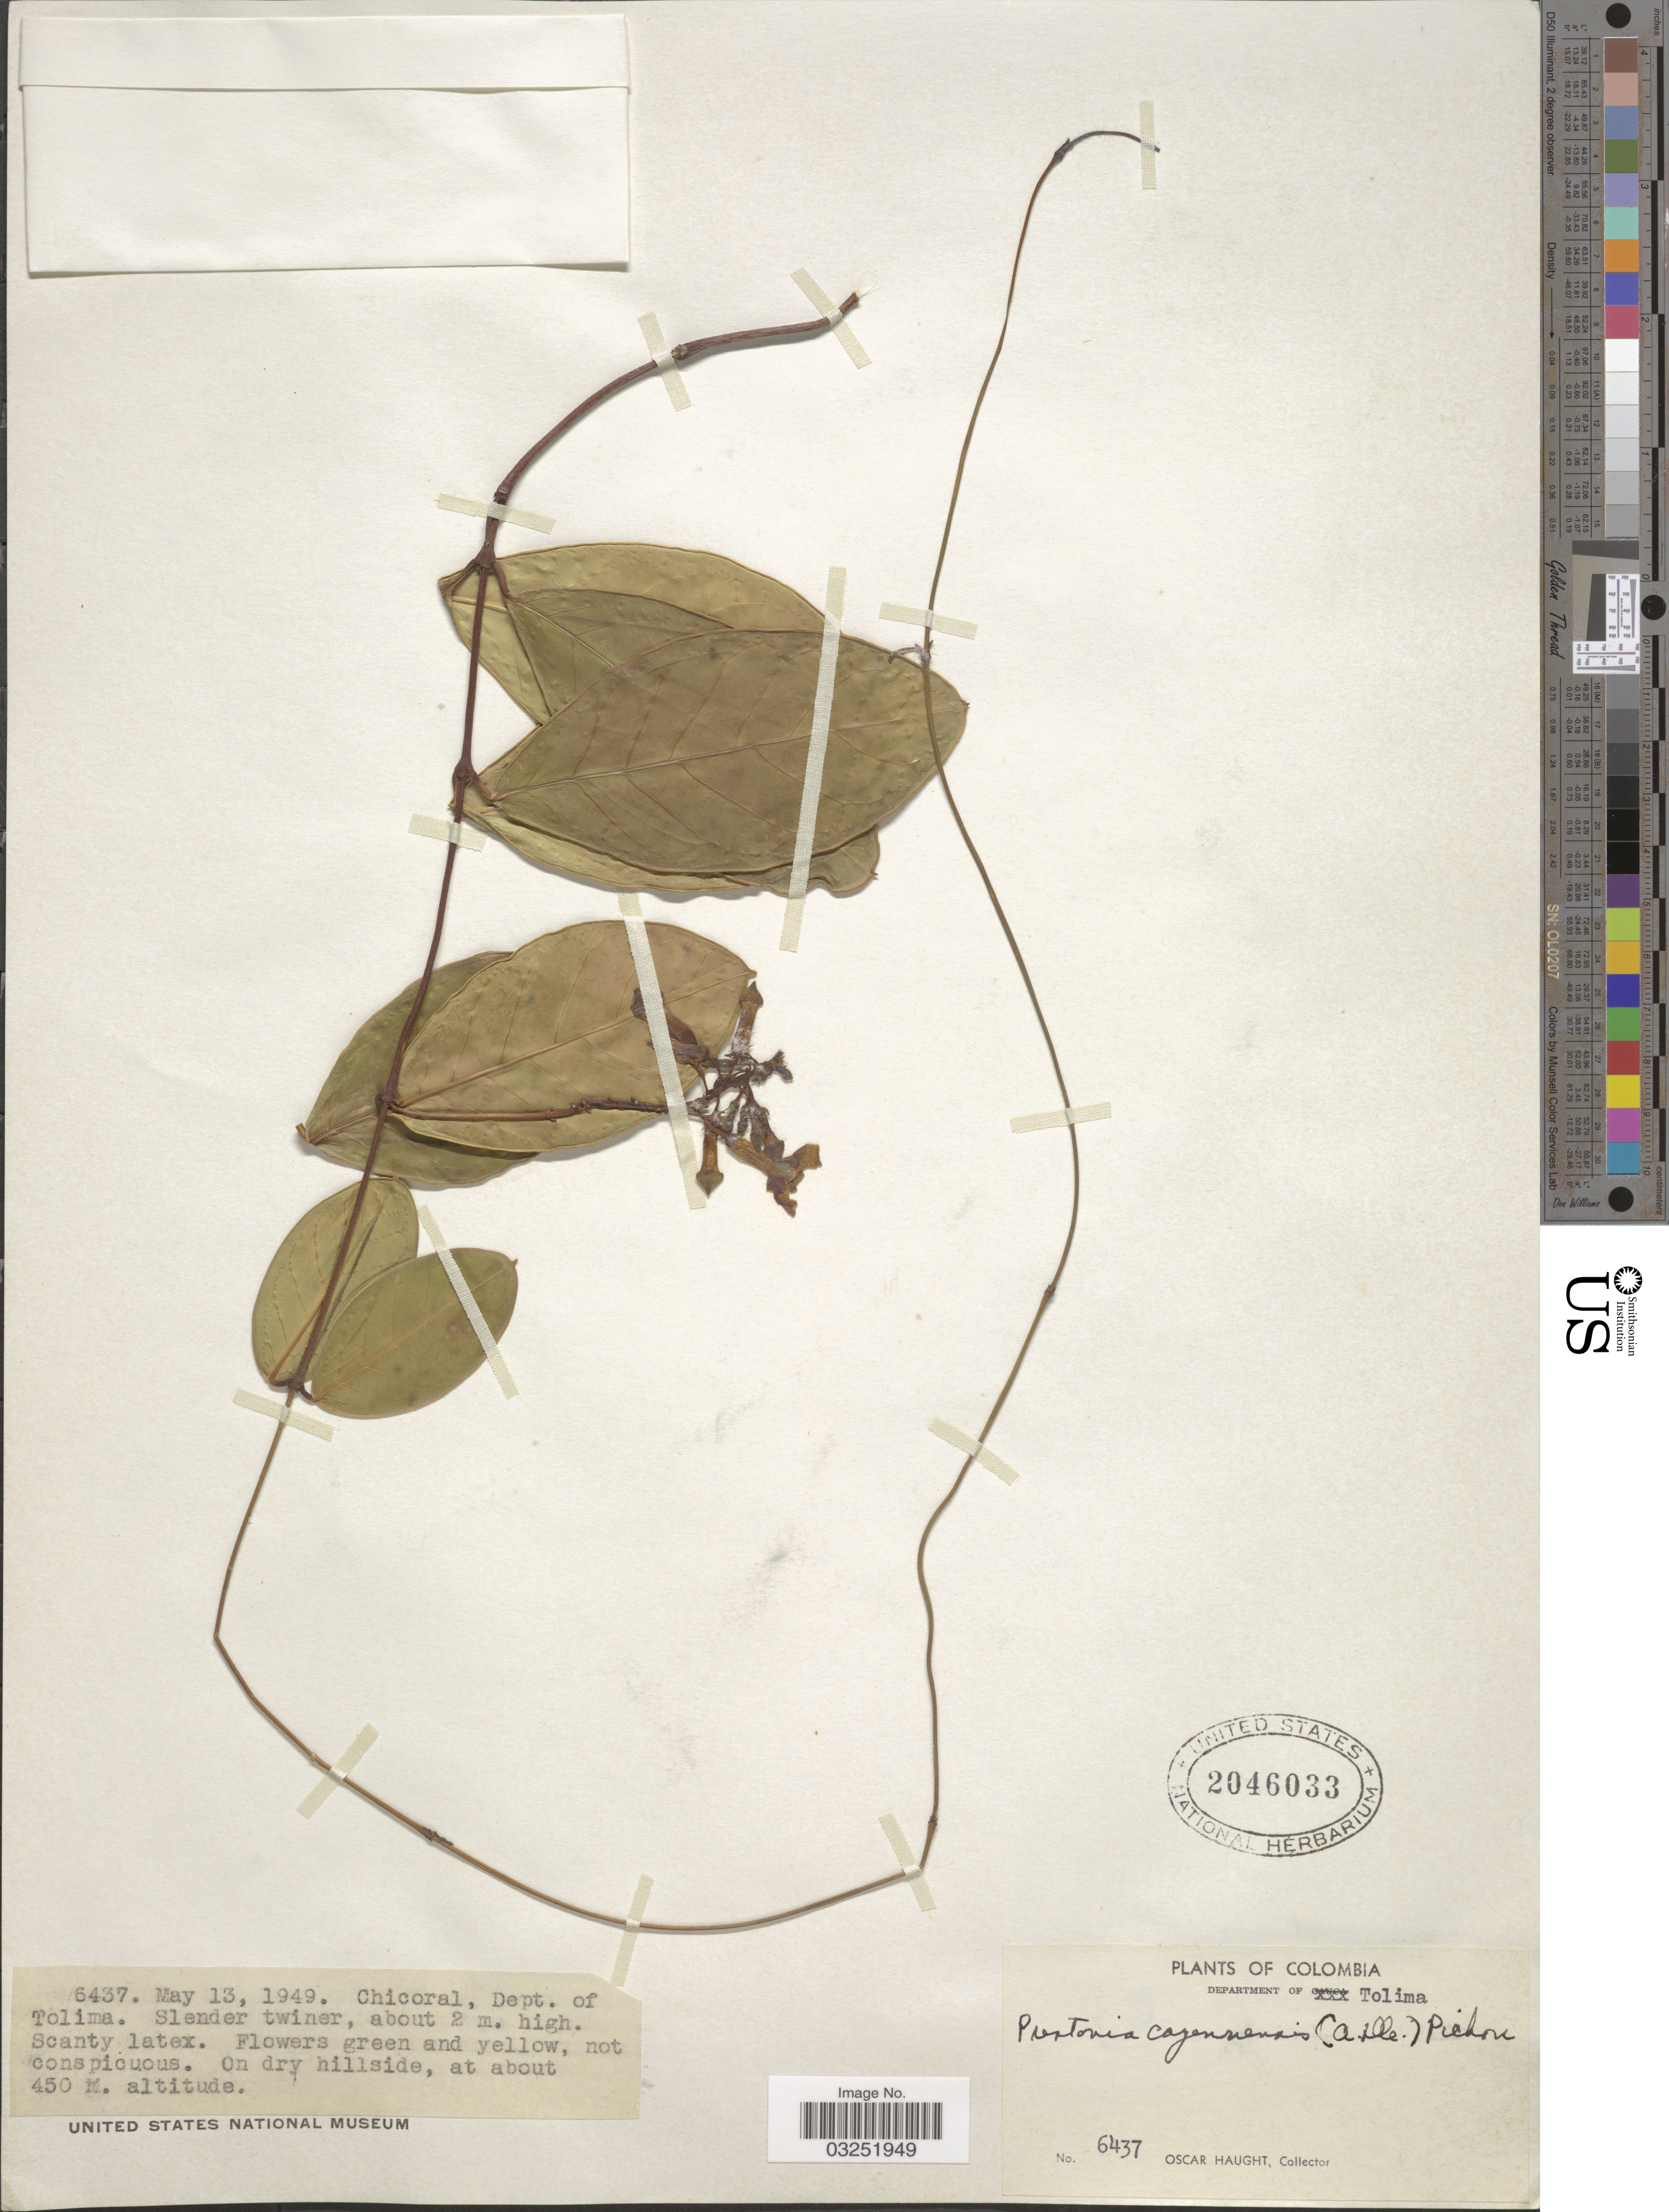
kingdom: Plantae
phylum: Tracheophyta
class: Magnoliopsida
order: Gentianales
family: Apocynaceae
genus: Prestonia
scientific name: Prestonia cayennensis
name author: (A. DC.) Pichon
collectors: O. L. Haught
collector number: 6437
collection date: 1949-05-13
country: Colombia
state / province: Tolima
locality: Department of Tolima, Chicoral, Dept. of Tolima.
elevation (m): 450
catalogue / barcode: US 2046033